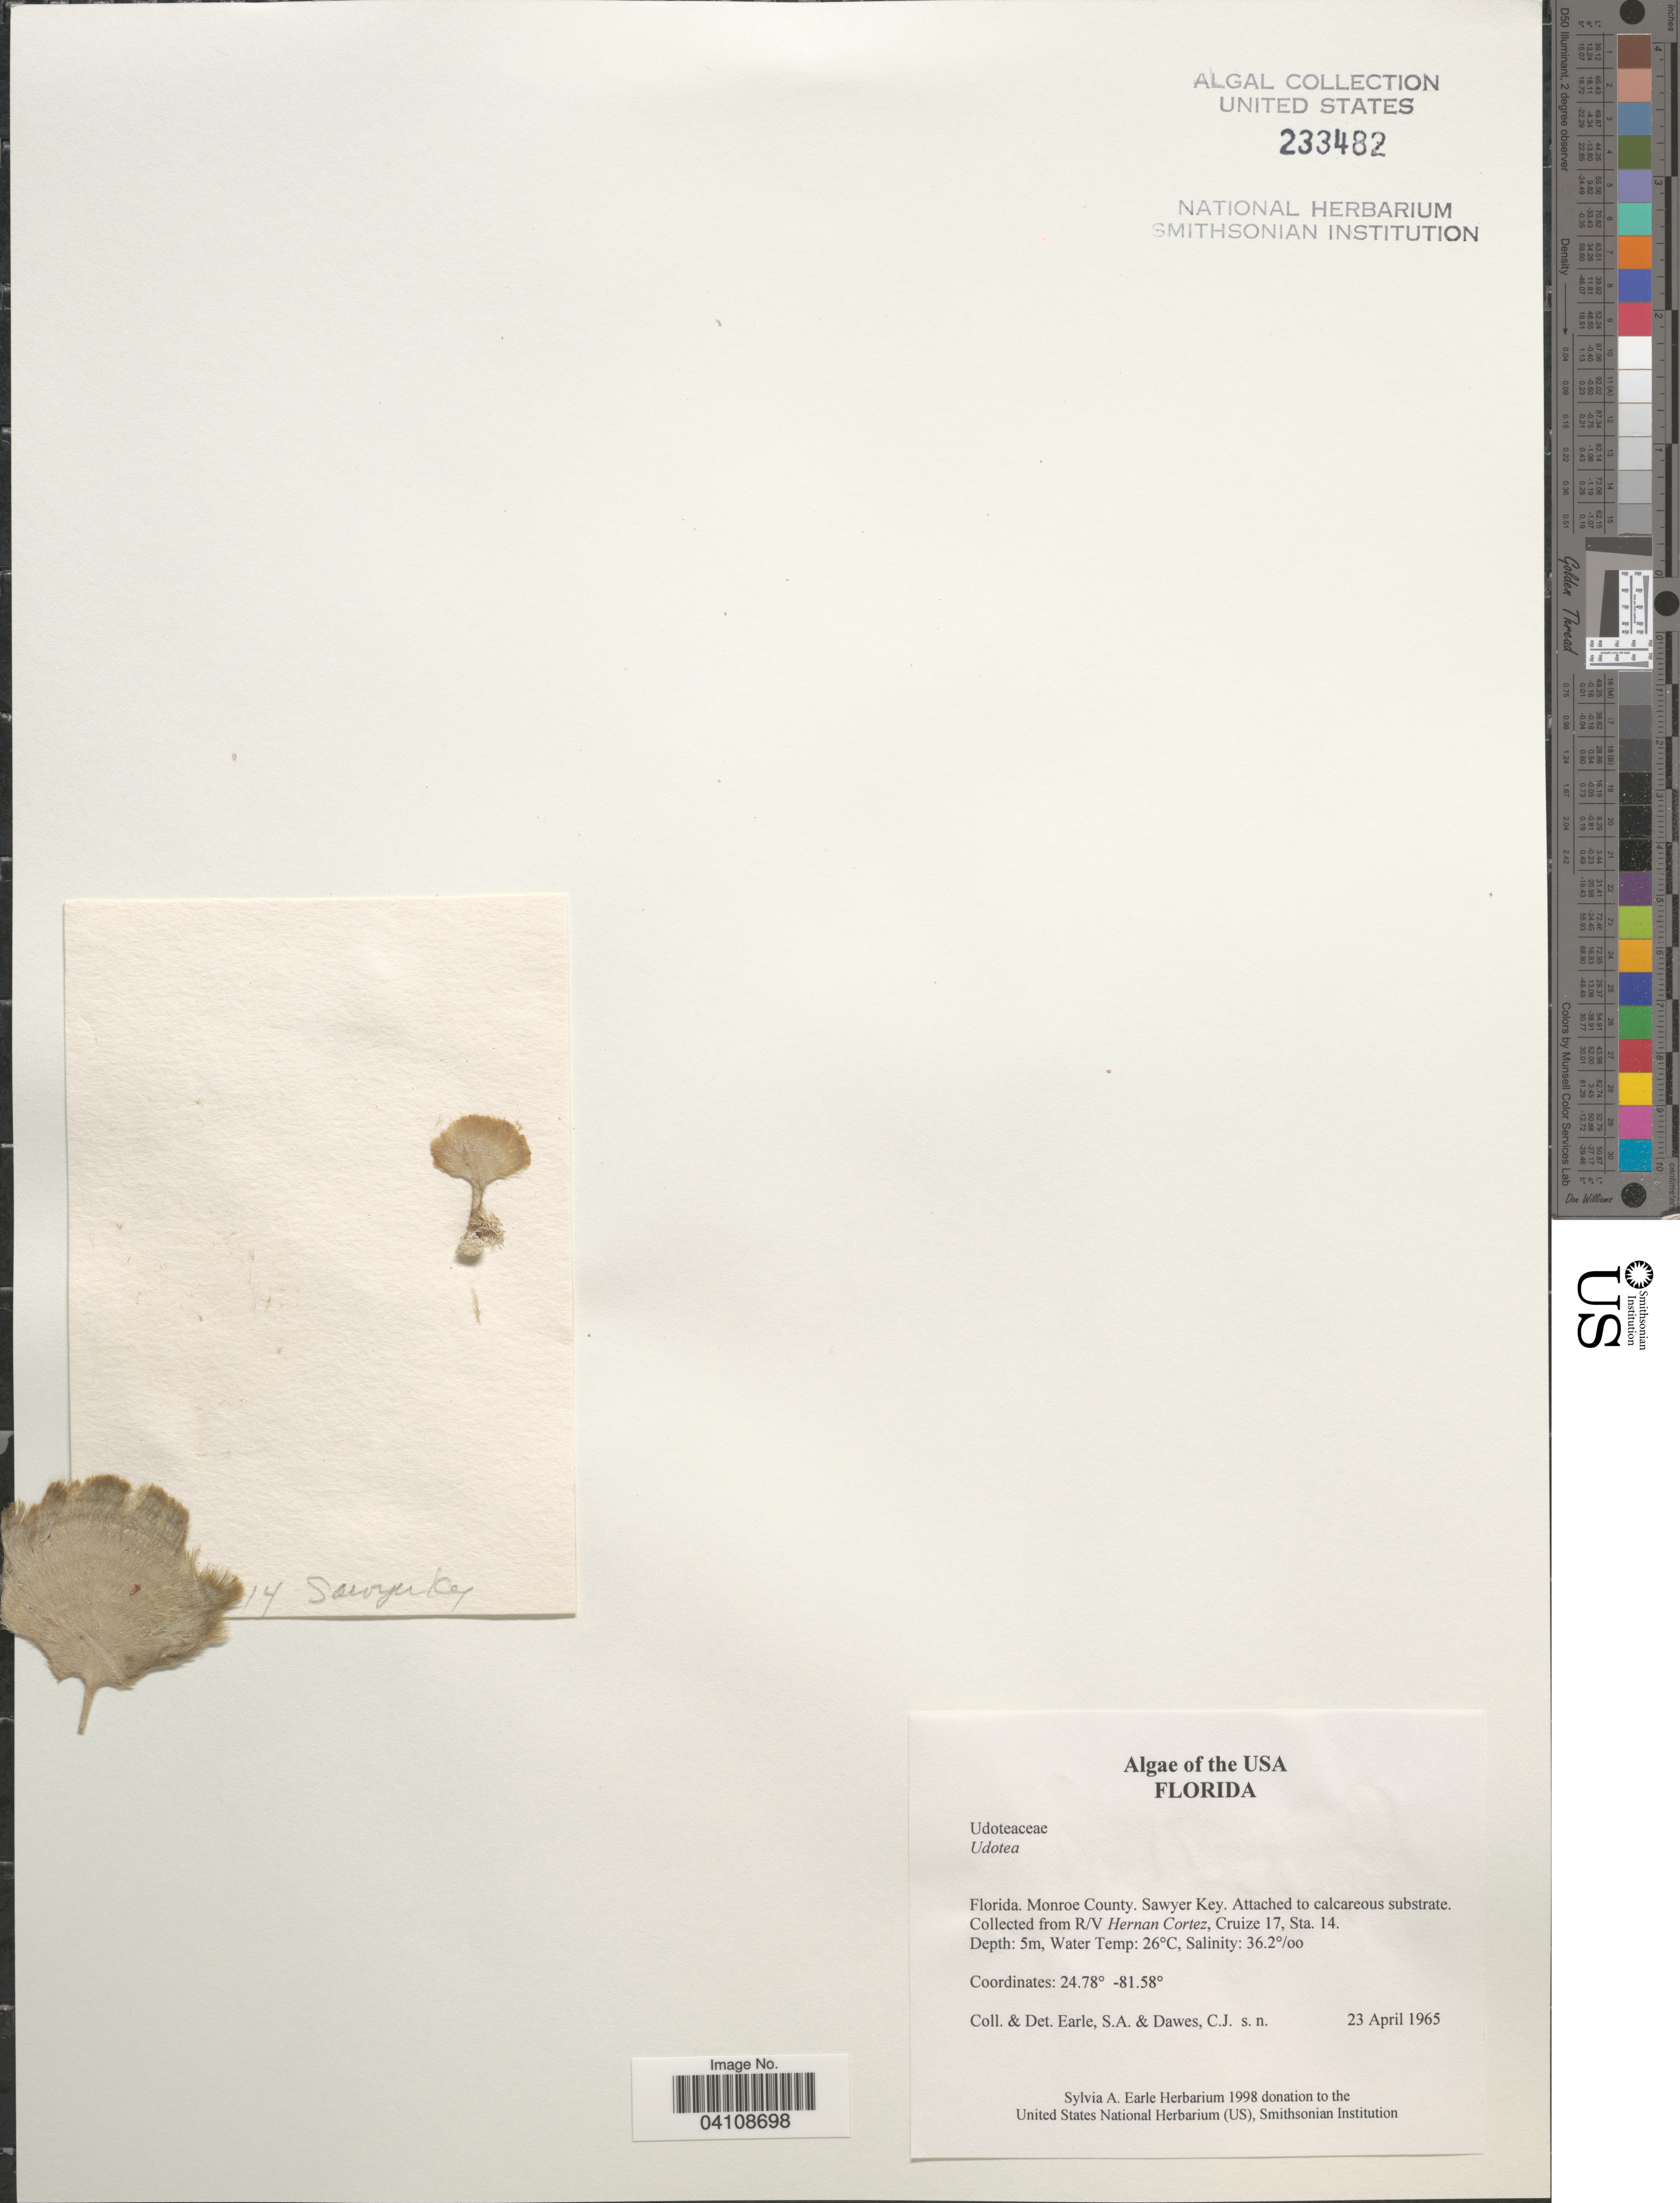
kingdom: Plantae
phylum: Chlorophyta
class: Ulvophyceae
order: Bryopsidales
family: Udoteaceae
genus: Udotea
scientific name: Udotea sp.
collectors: S. A. Earle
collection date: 1965-04-23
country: United States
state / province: Florida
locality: Monroe County. Sawyer Key. R/V Hernan Cortez, Cruize 17, Sta. 14.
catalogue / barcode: US 233482